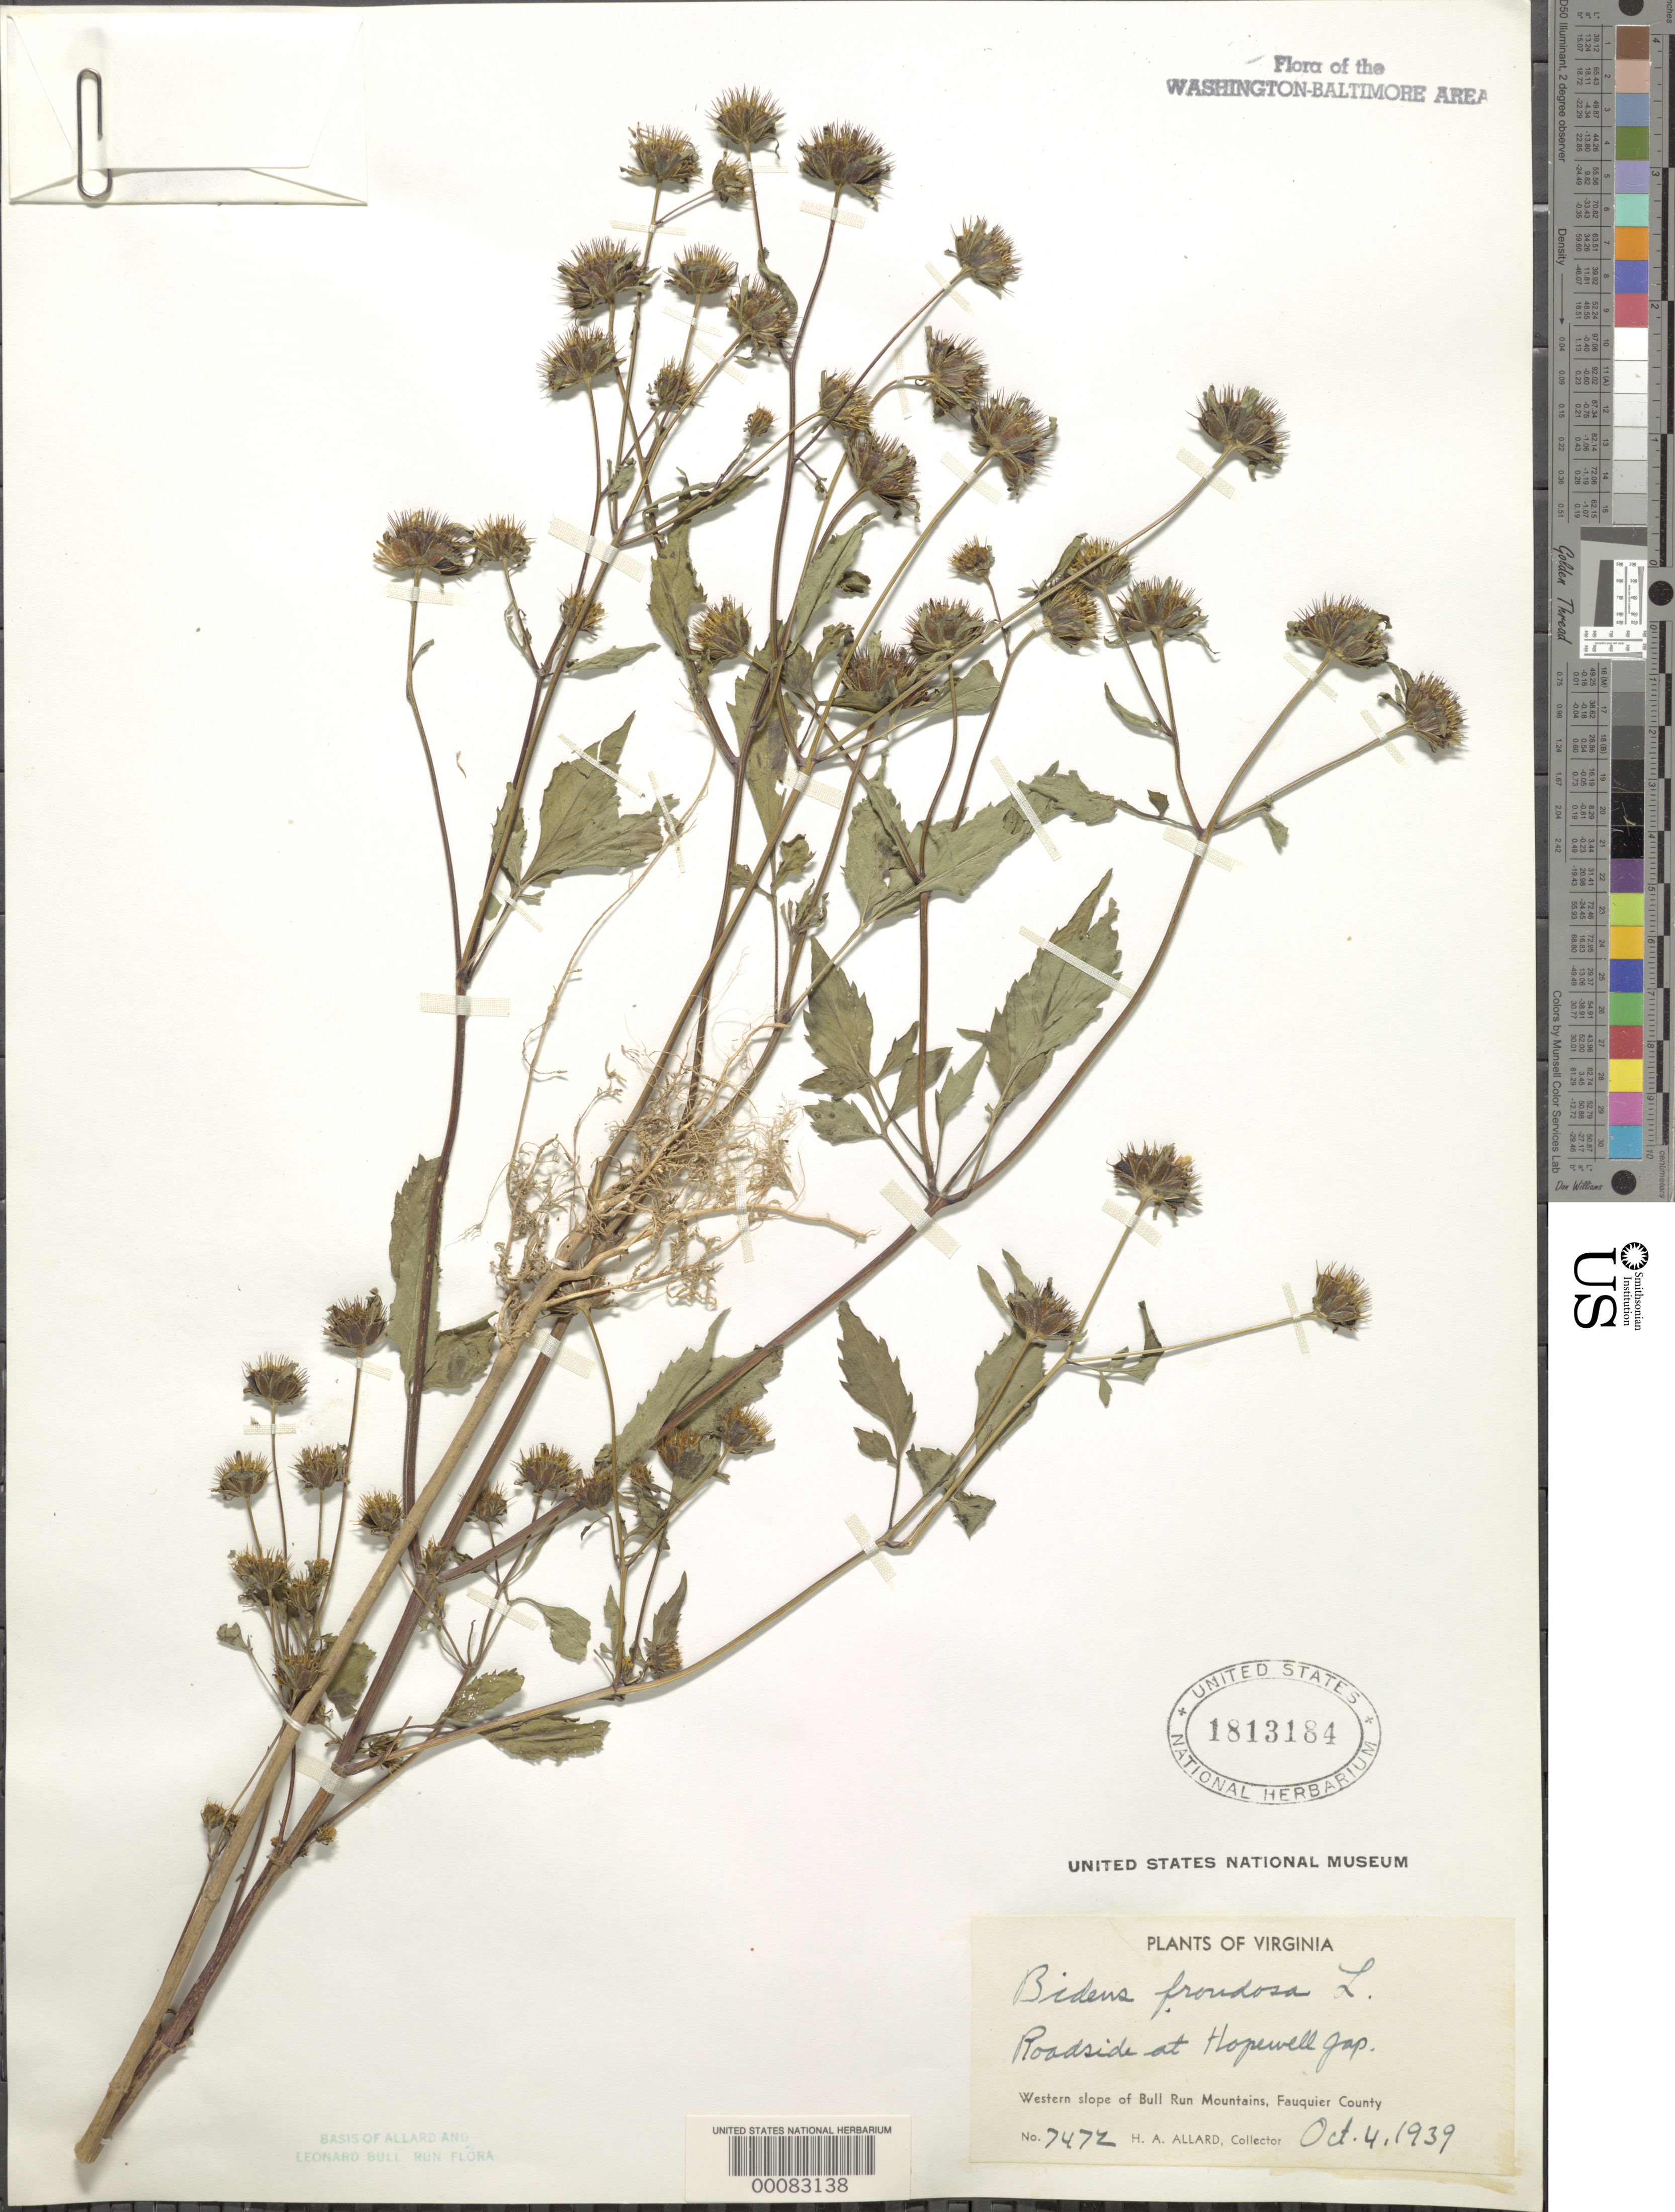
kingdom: Plantae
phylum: Tracheophyta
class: Magnoliopsida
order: Asterales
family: Asteraceae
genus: Bidens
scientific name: Bidens frondosa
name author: L.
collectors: H. A. Allard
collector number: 7472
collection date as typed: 04 Oct 1939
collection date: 1939-10-04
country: United States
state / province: Virginia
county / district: Fauquier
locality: Hopewell Gap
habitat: Roadside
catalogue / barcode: US 1813184